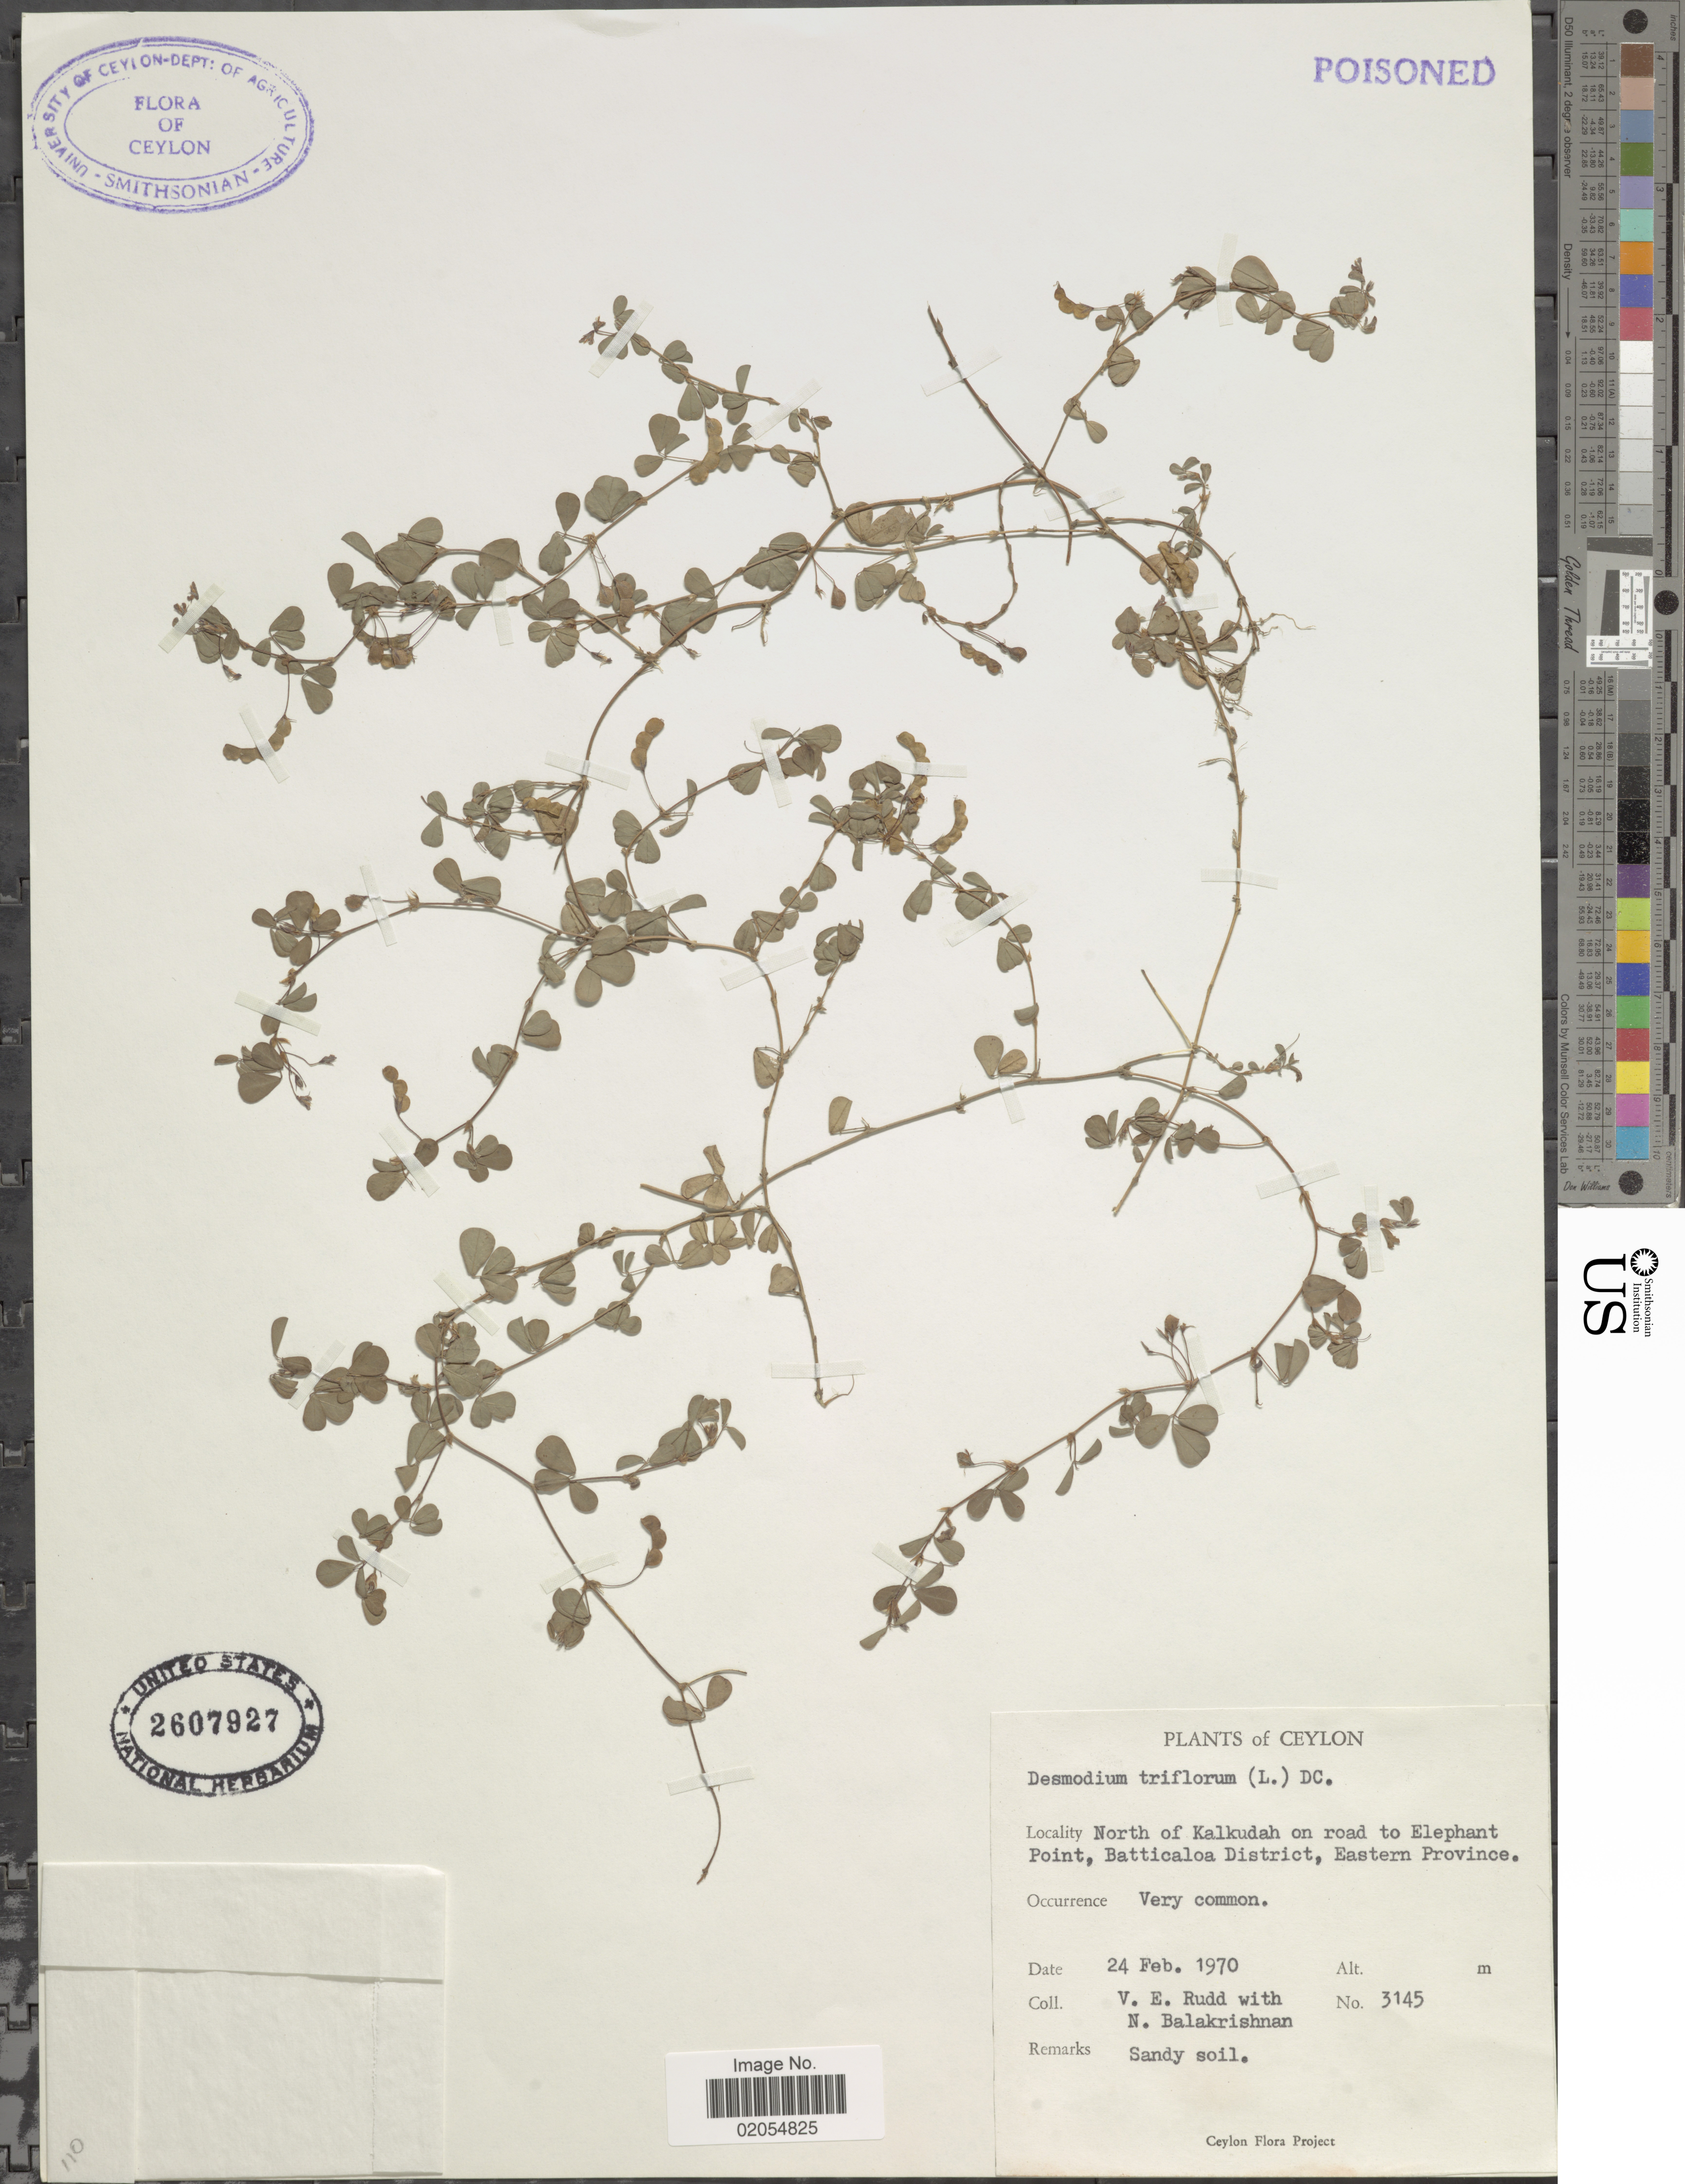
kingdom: Plantae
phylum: Tracheophyta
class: Magnoliopsida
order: Fabales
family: Fabaceae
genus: Grona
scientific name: Grona triflora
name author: (L.) H. Ohashi & K. Ohashi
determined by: Strong, Mark T., (BOT), Smithsonian Institution - National Museum of Natural History (UNITED STATES)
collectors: V. E. Rudd & N. Balakrishnan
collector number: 3145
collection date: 1970-02-24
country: Sri Lanka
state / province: Eastern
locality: Ceylon, North of Kalkudah on road to Elephant Point, Batticaloa District, Eastern Province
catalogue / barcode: US 2607927